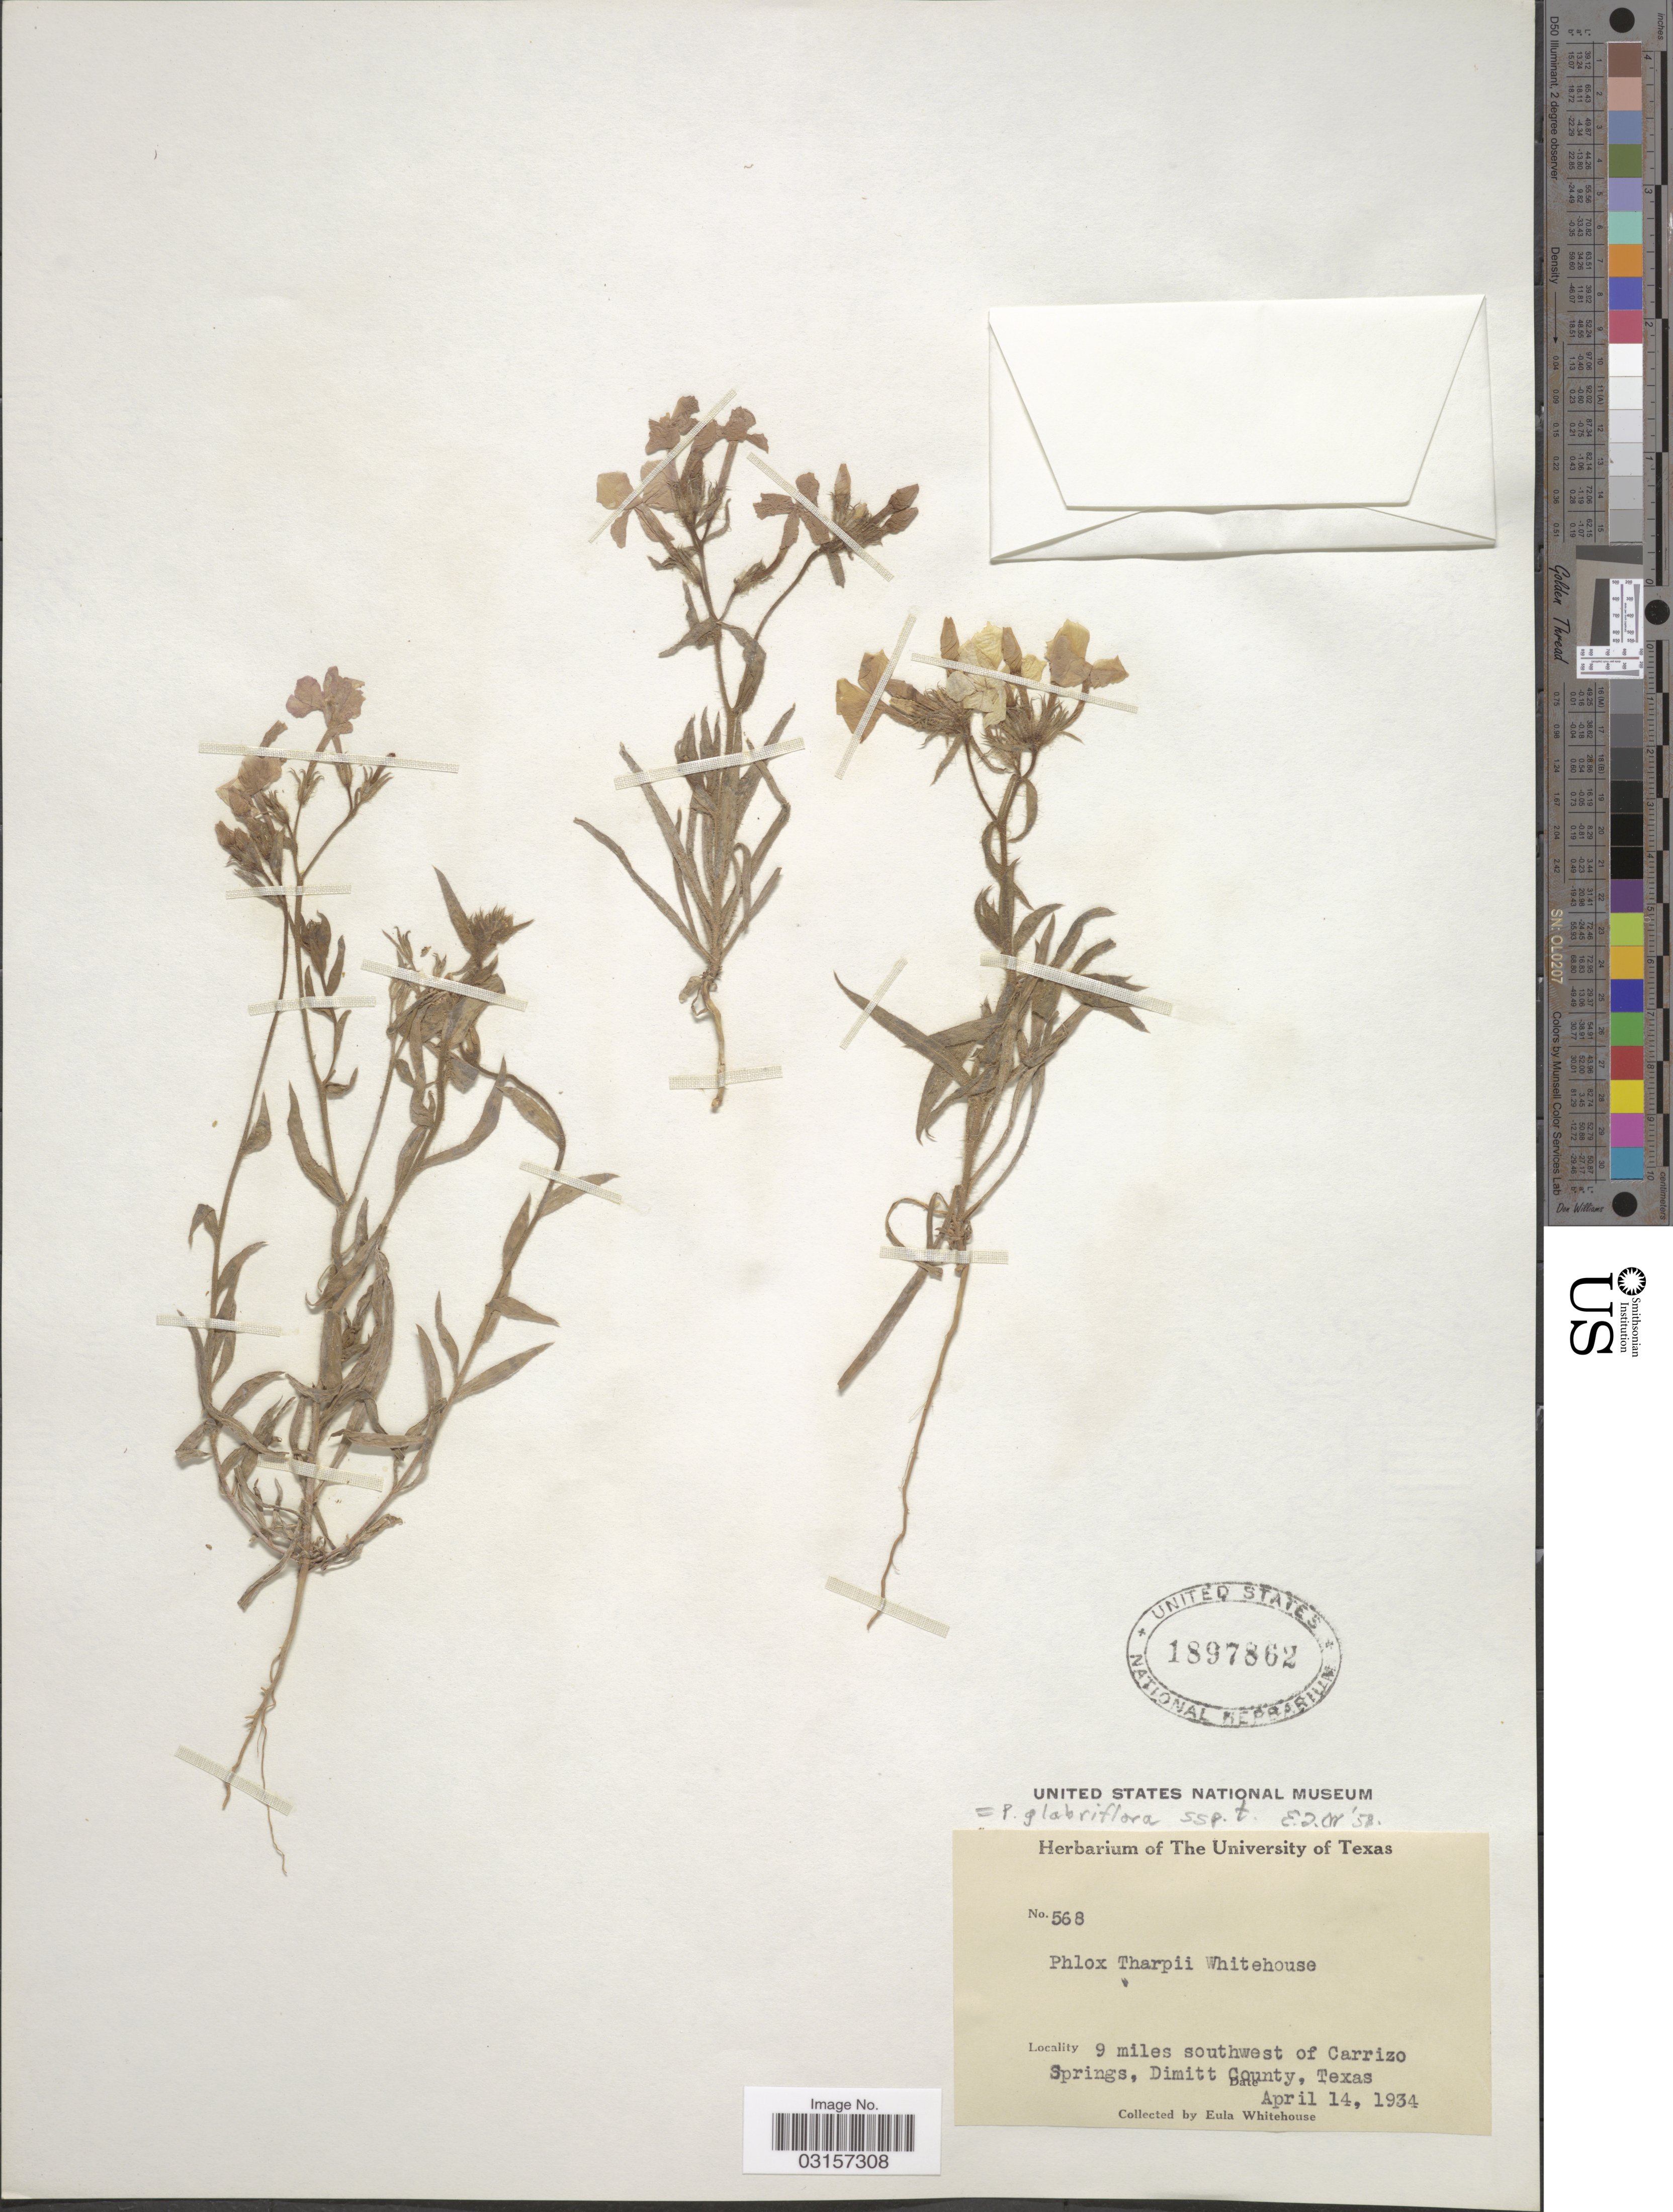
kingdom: Plantae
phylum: Tracheophyta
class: Magnoliopsida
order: Ericales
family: Polemoniaceae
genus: Phlox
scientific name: Phlox glabriflora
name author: (Brand) Whitehouse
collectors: E. Whitehouse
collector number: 568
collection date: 1934-04-14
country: United States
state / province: Texas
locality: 9 miles southwest of Carrizo Springs, Dimitt County.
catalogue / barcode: US 1897862